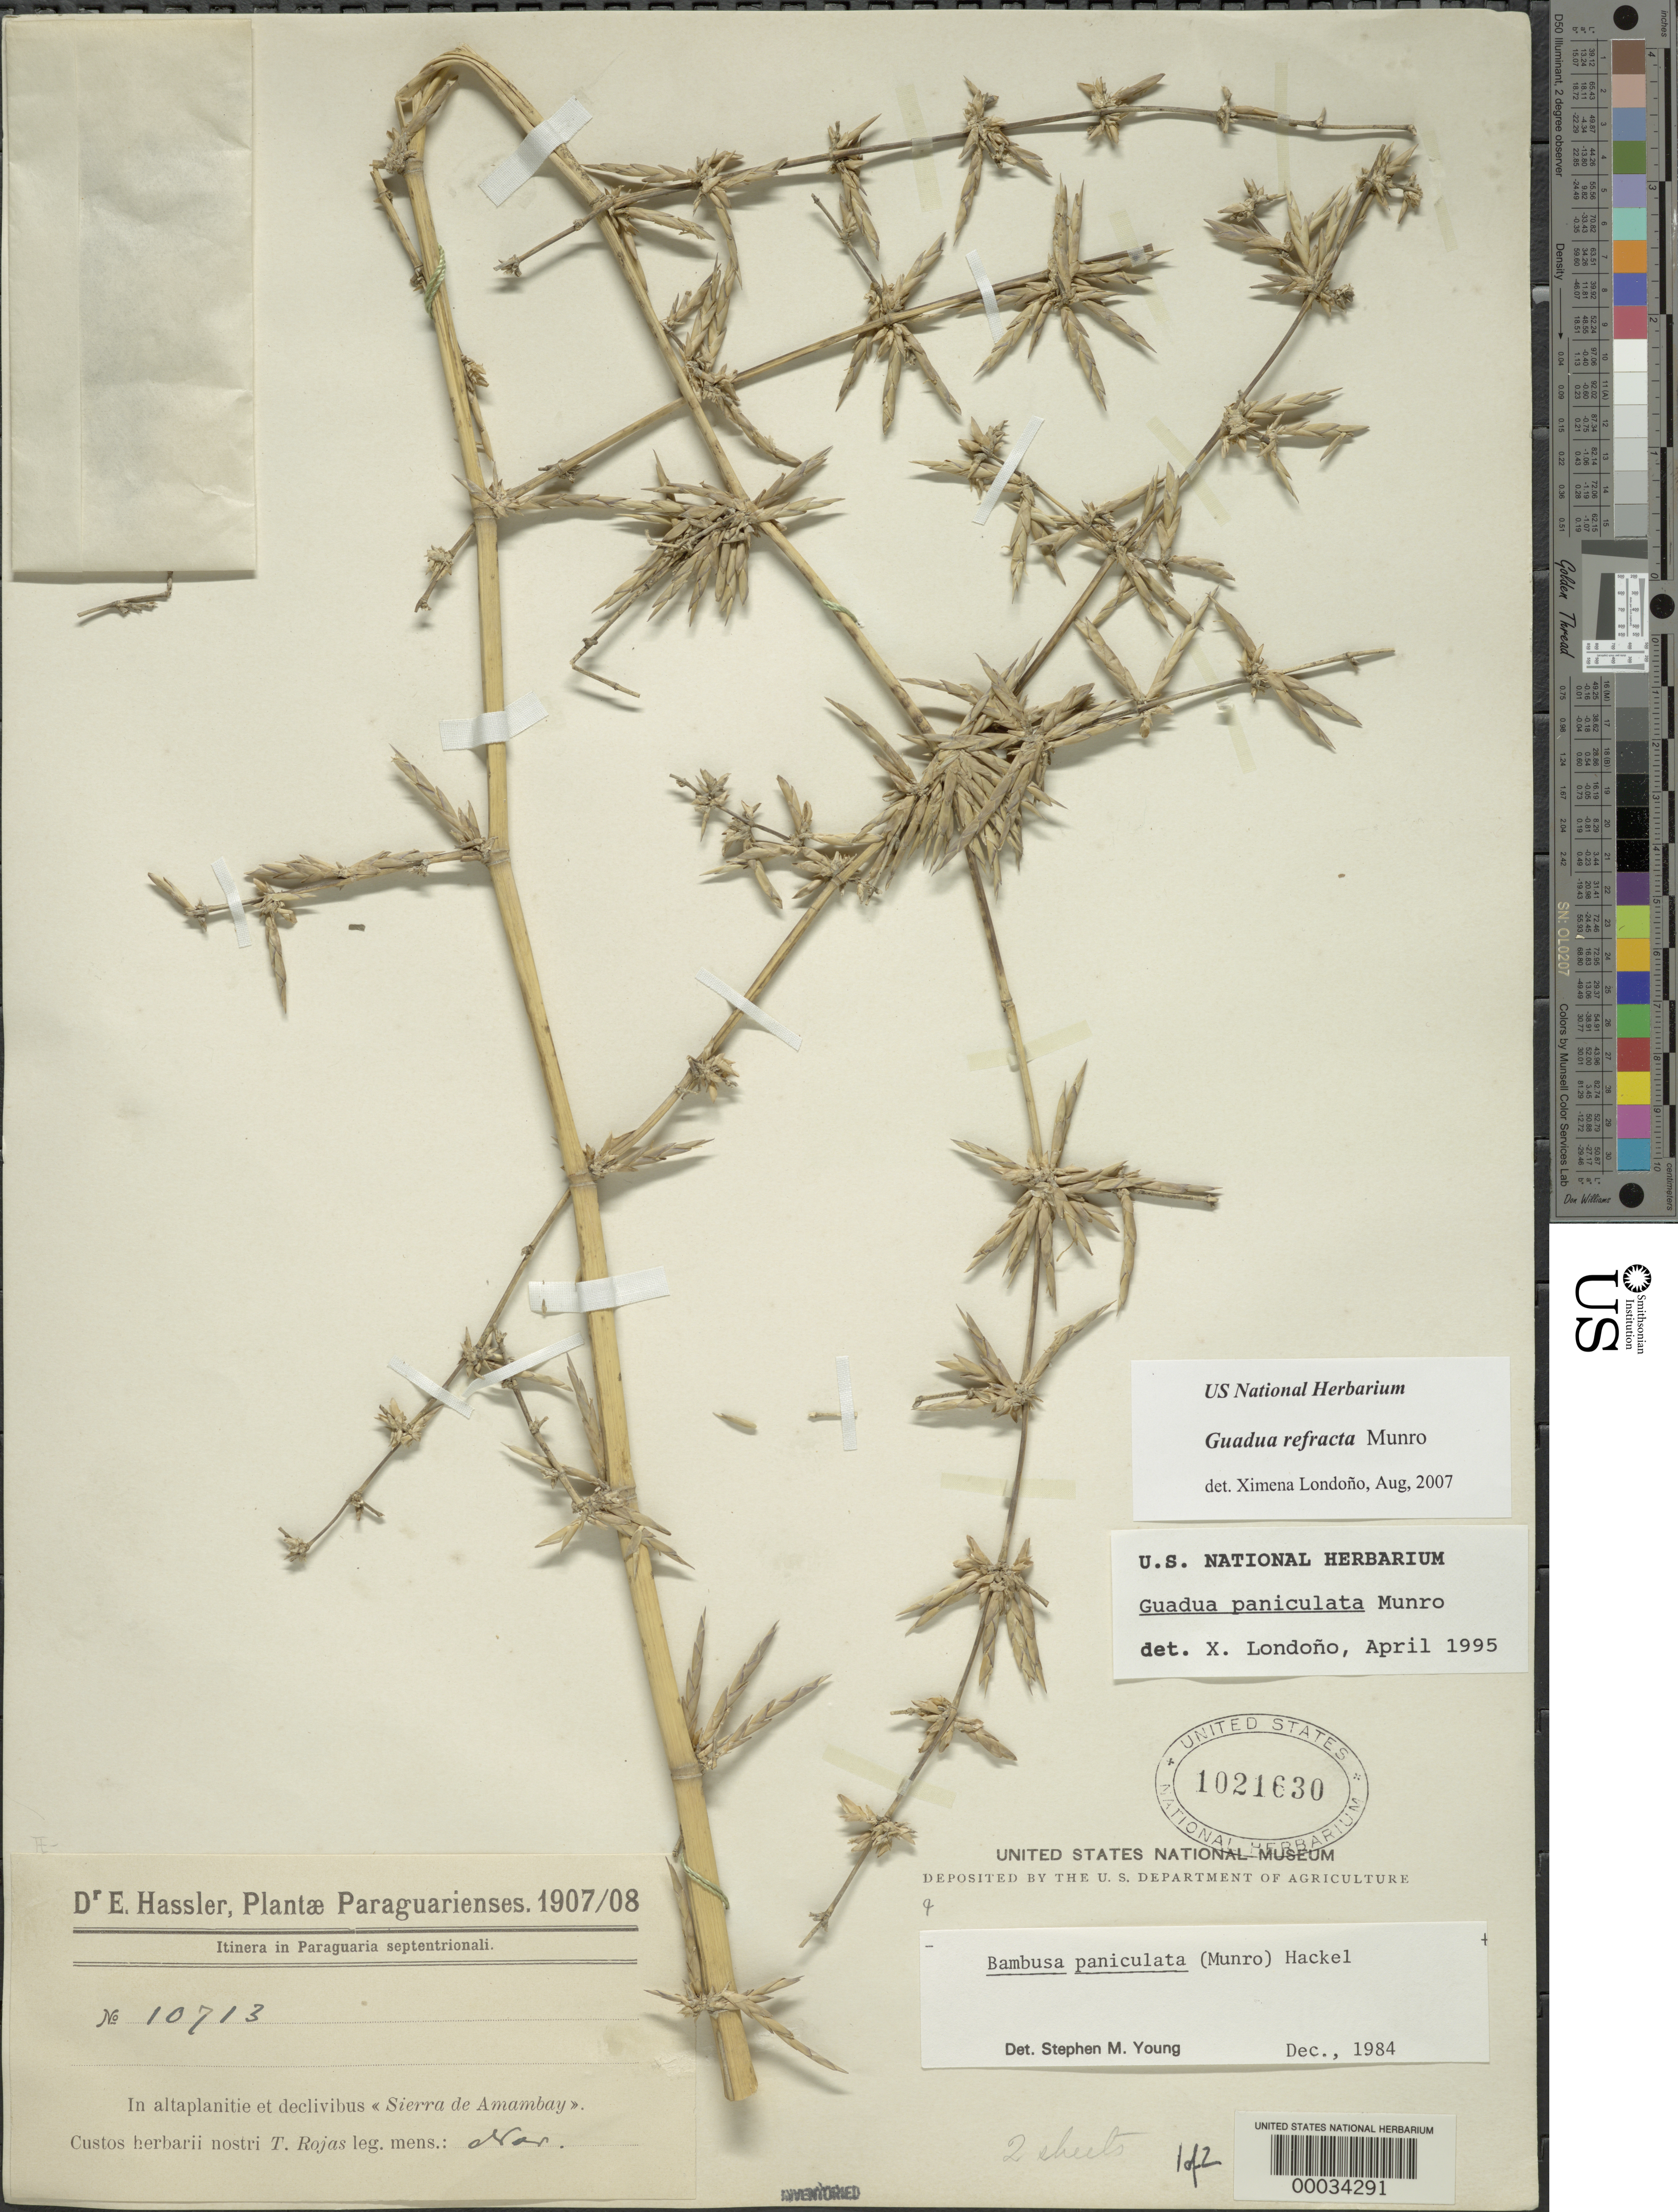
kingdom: Plantae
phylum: Tracheophyta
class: Liliopsida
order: Poales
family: Poaceae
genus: Guadua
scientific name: Guadua refracta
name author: Munro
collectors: T. Rojas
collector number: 10713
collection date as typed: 1907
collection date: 1907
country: Paraguay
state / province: Amambay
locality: Sierra de amambay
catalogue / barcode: US 1021630